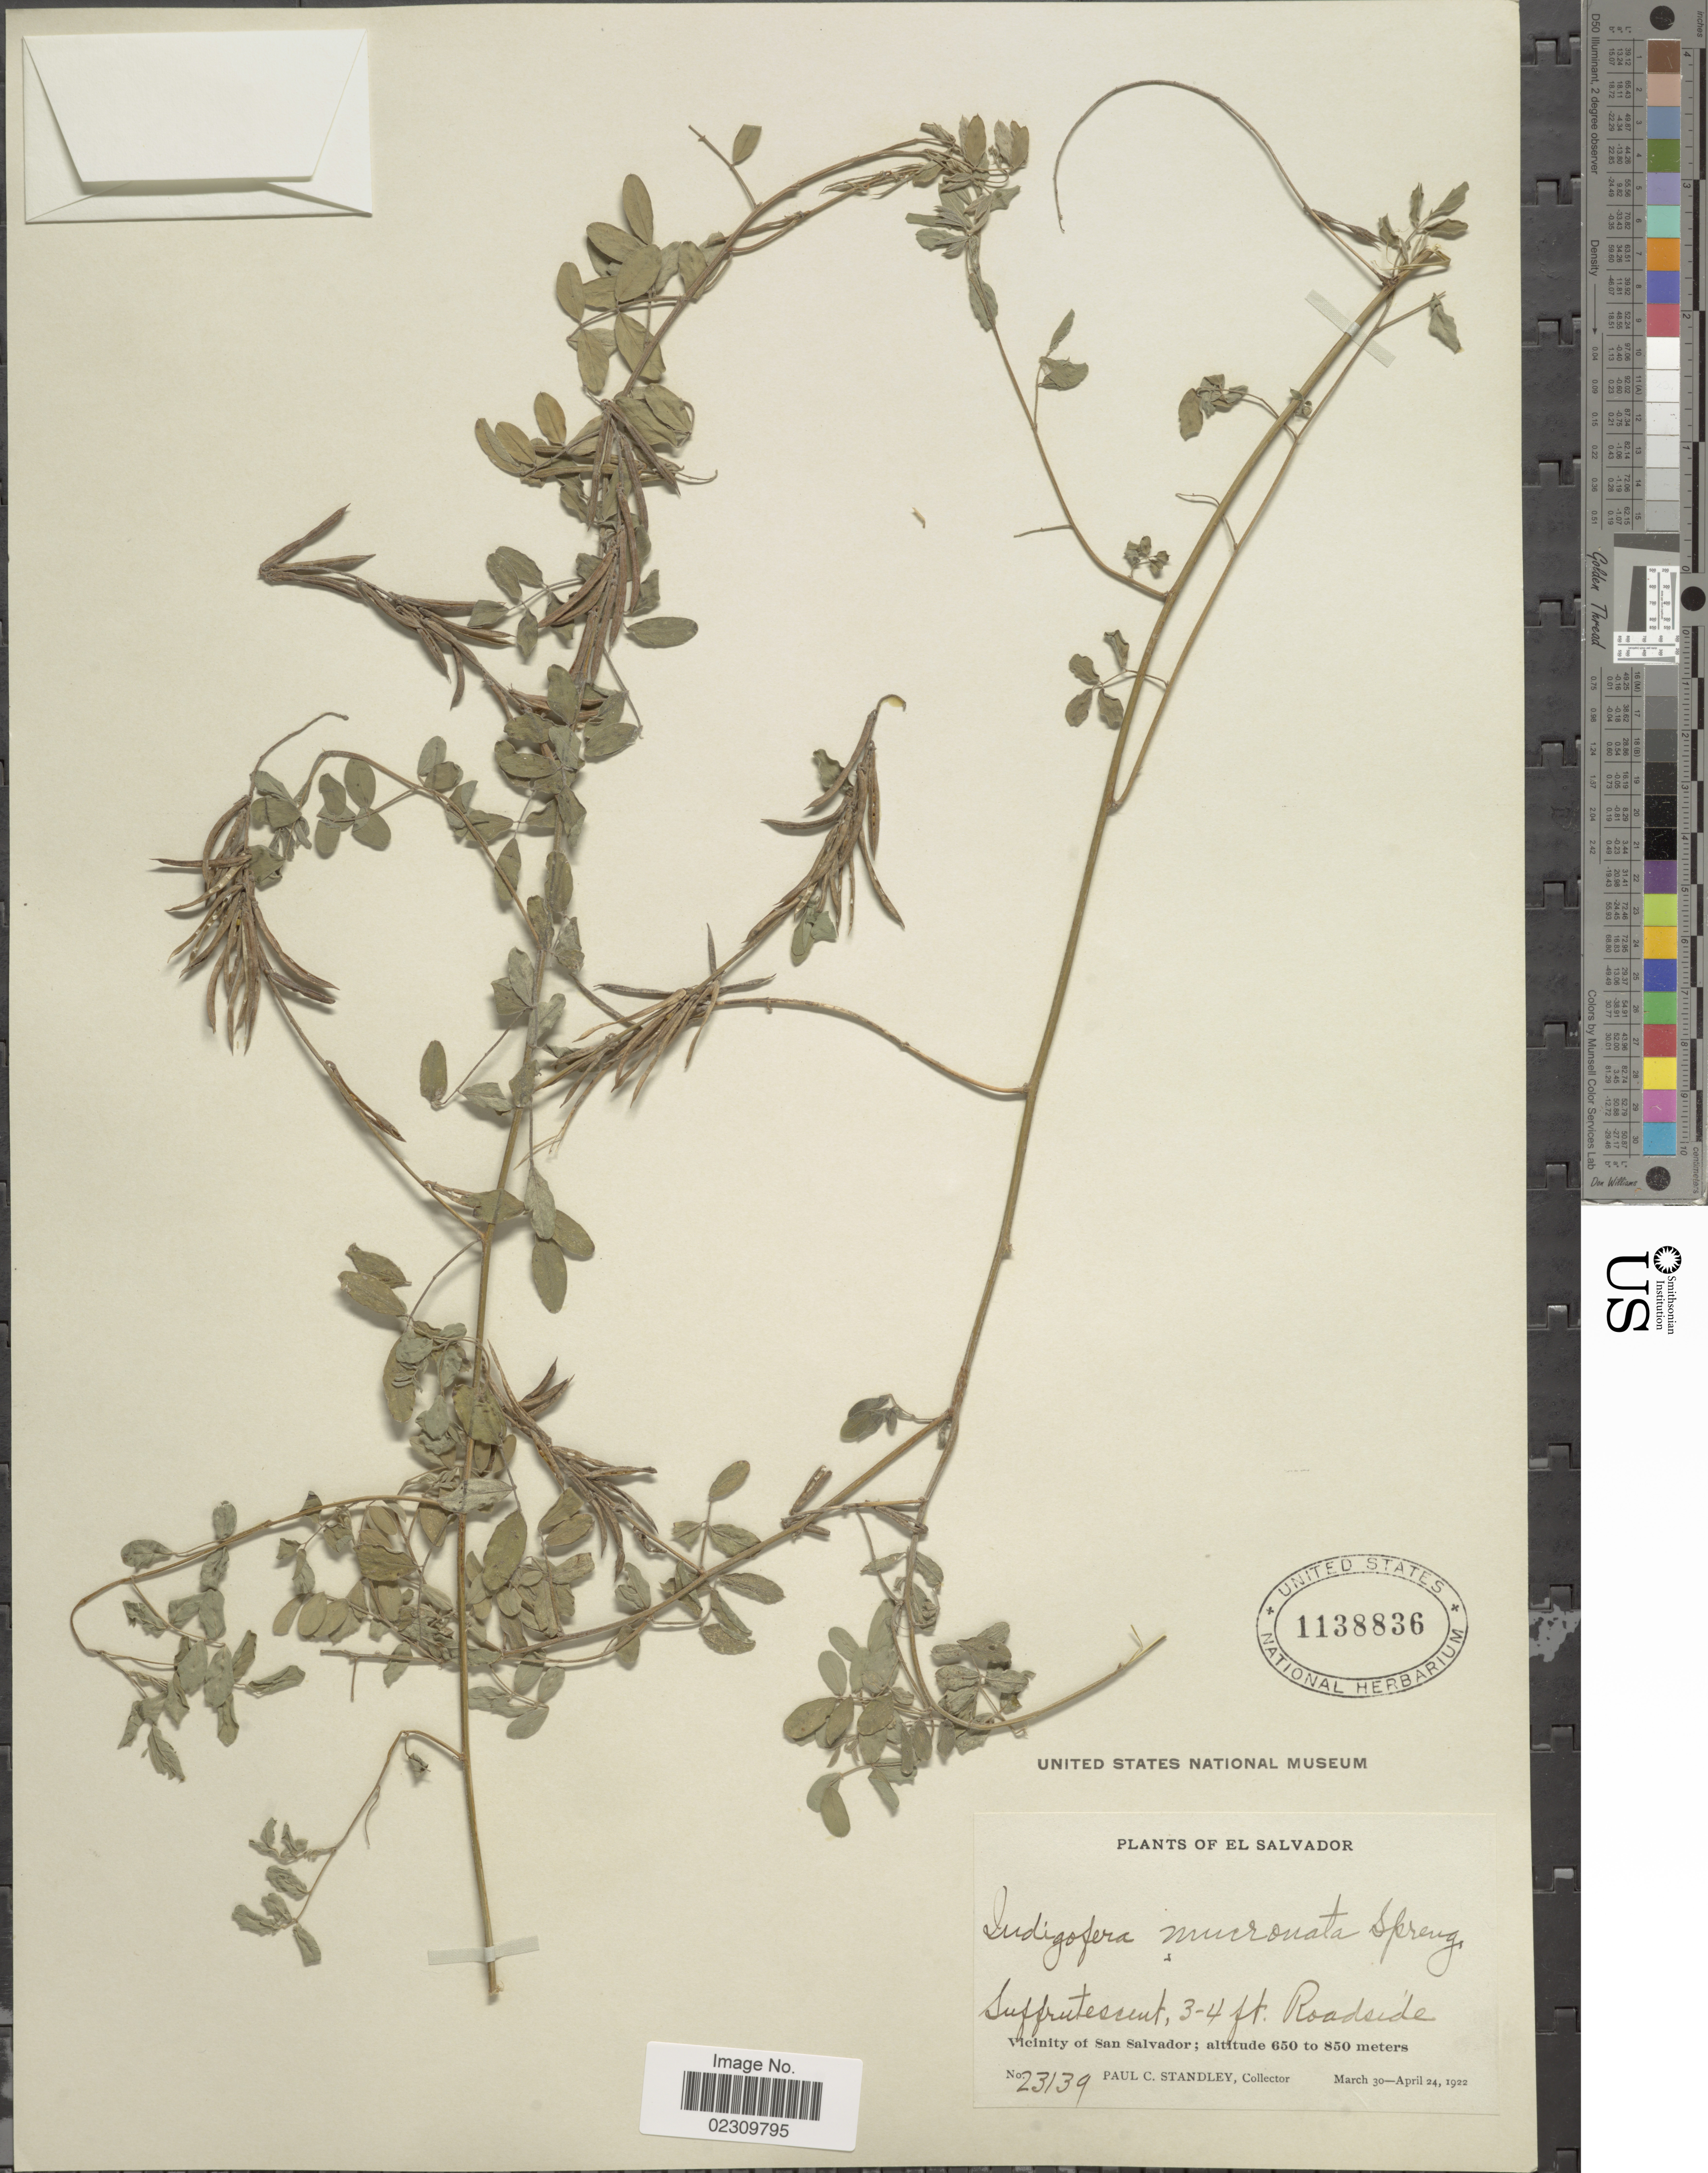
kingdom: Plantae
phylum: Tracheophyta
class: Magnoliopsida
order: Fabales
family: Fabaceae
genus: Indigofera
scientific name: Indigofera mucronata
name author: Lam.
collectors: P. C. Standley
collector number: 23139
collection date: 1922-03-30/1922-04-24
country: El Salvador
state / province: San Salvador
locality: Vicinity of San Salvador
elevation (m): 650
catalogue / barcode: US 1138836